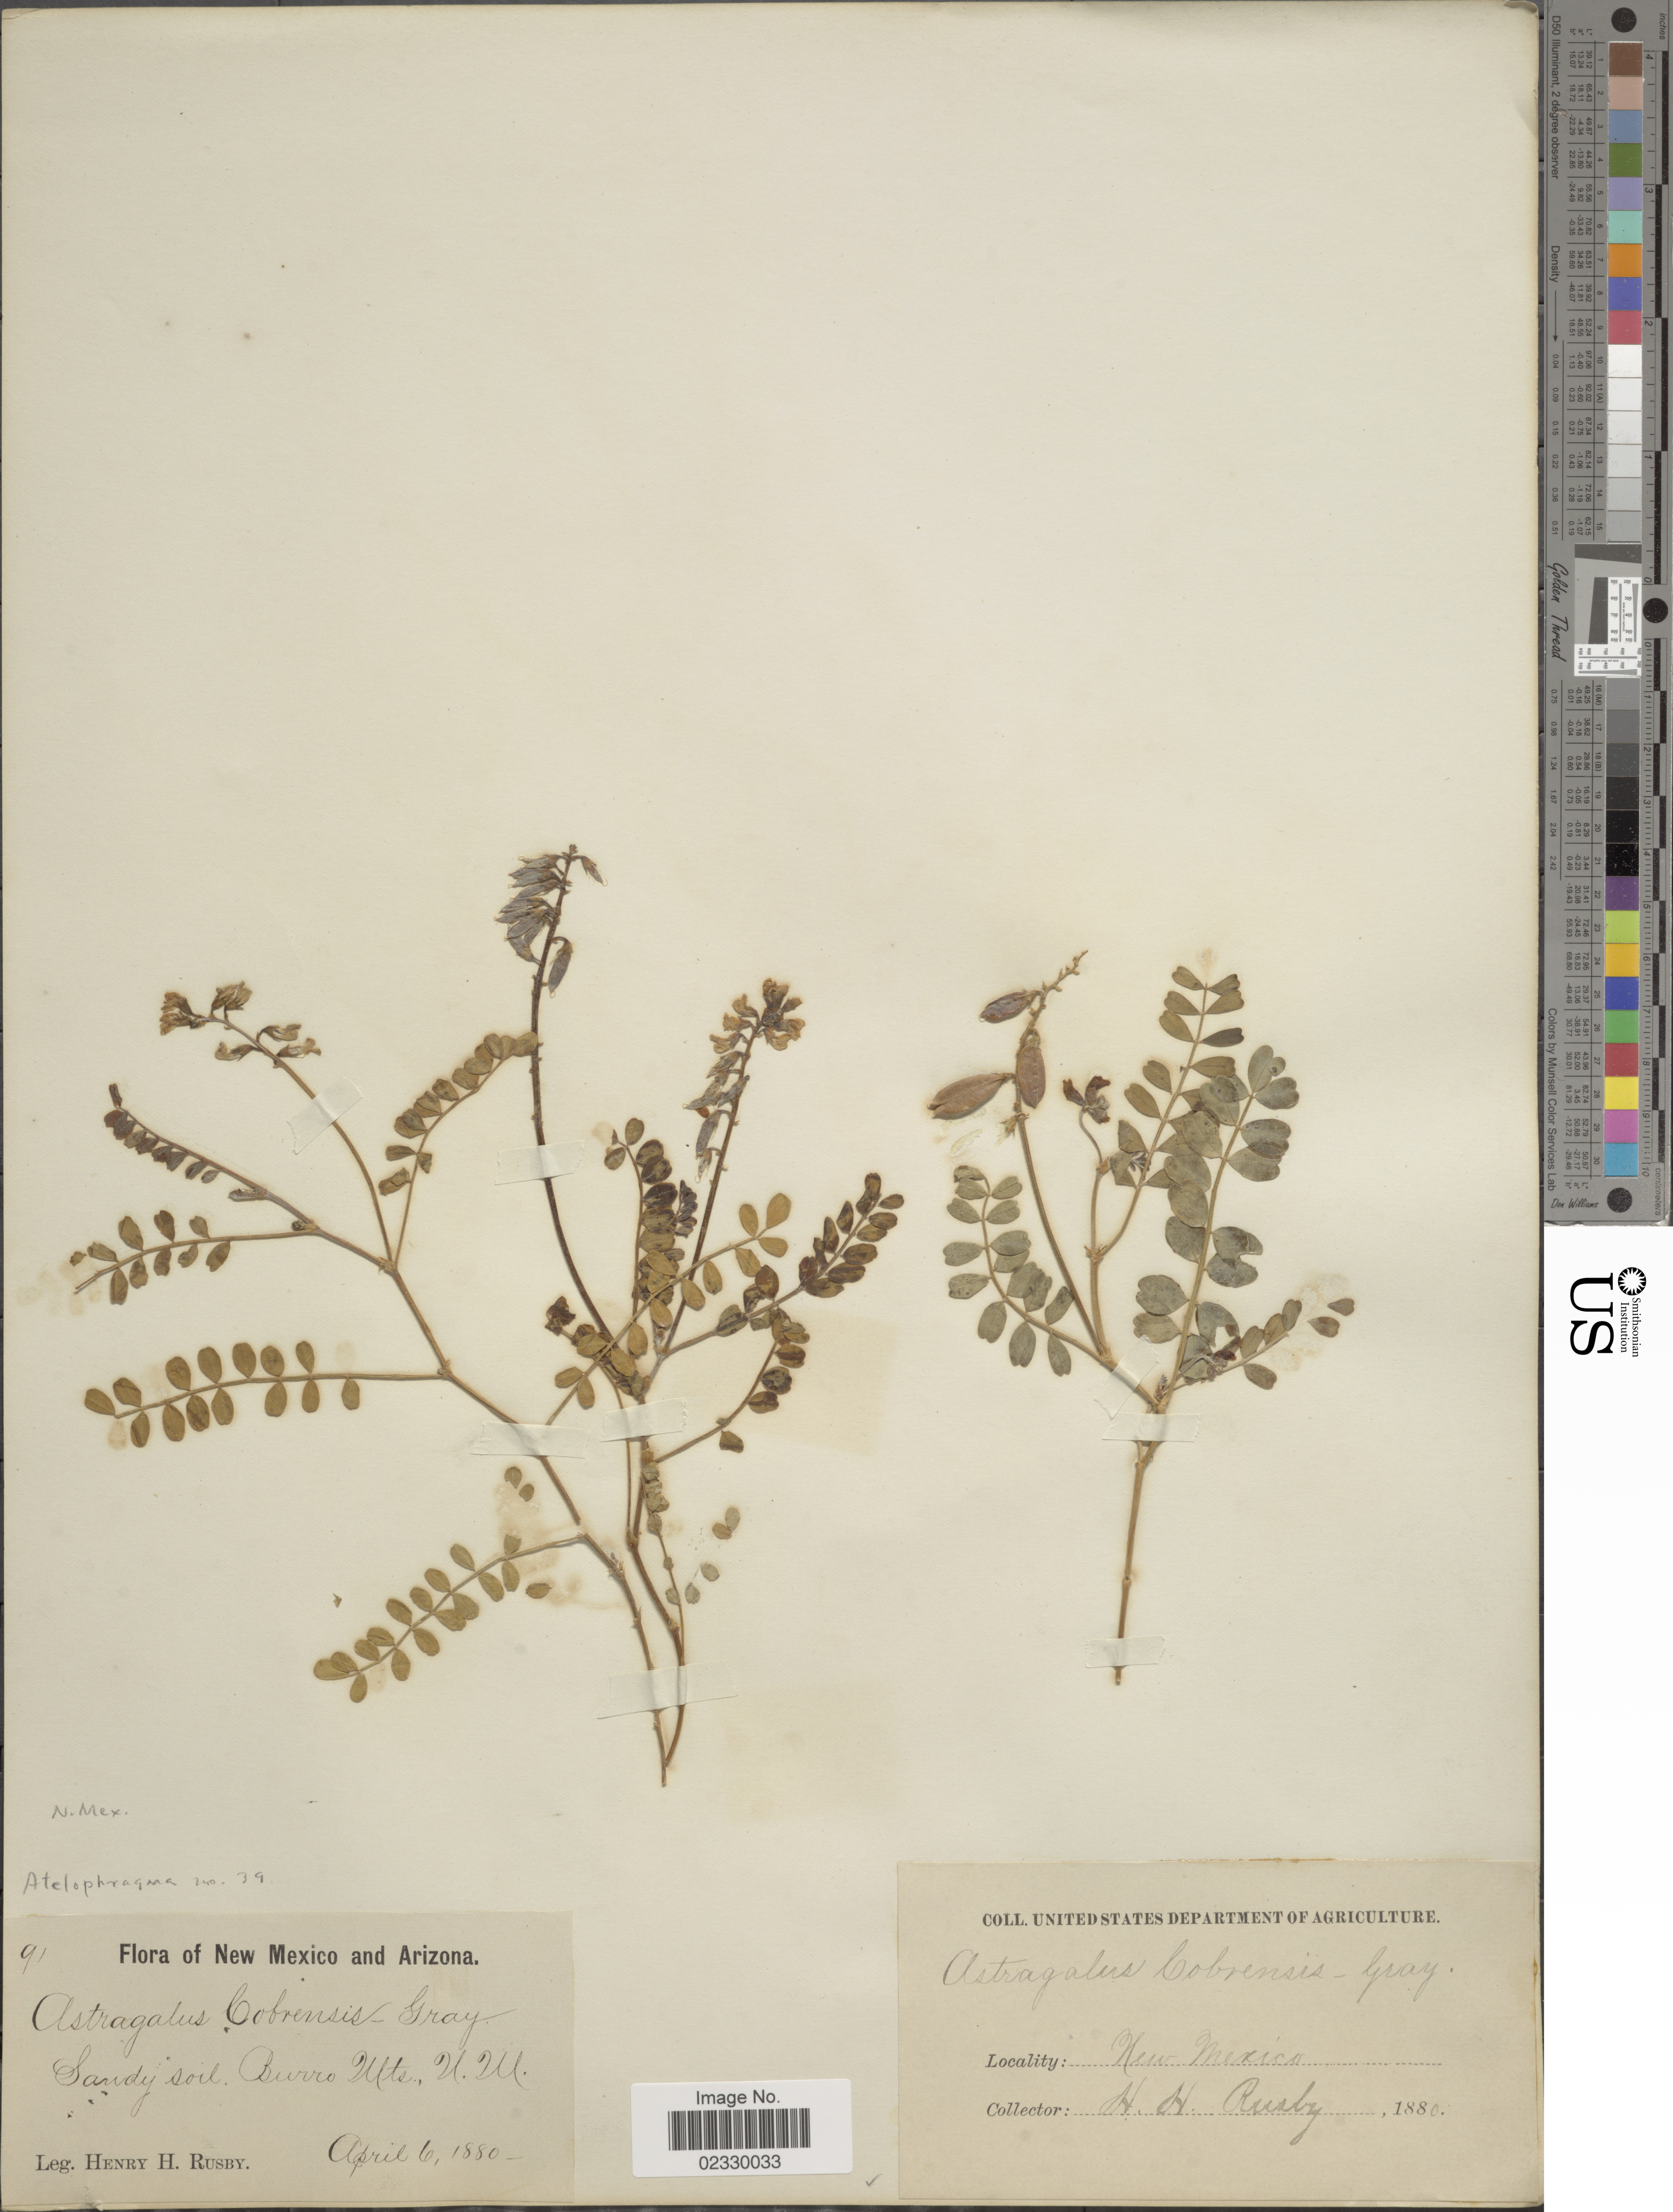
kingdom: Plantae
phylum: Tracheophyta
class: Magnoliopsida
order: Fabales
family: Fabaceae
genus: Astragalus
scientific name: Astragalus cobrensis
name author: A. Gray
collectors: H. H. Rusby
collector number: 91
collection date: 1880-04-06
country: United States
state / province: New Mexico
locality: New Mexico and Arizona. Sandy soil. Burro Mts., N. M.